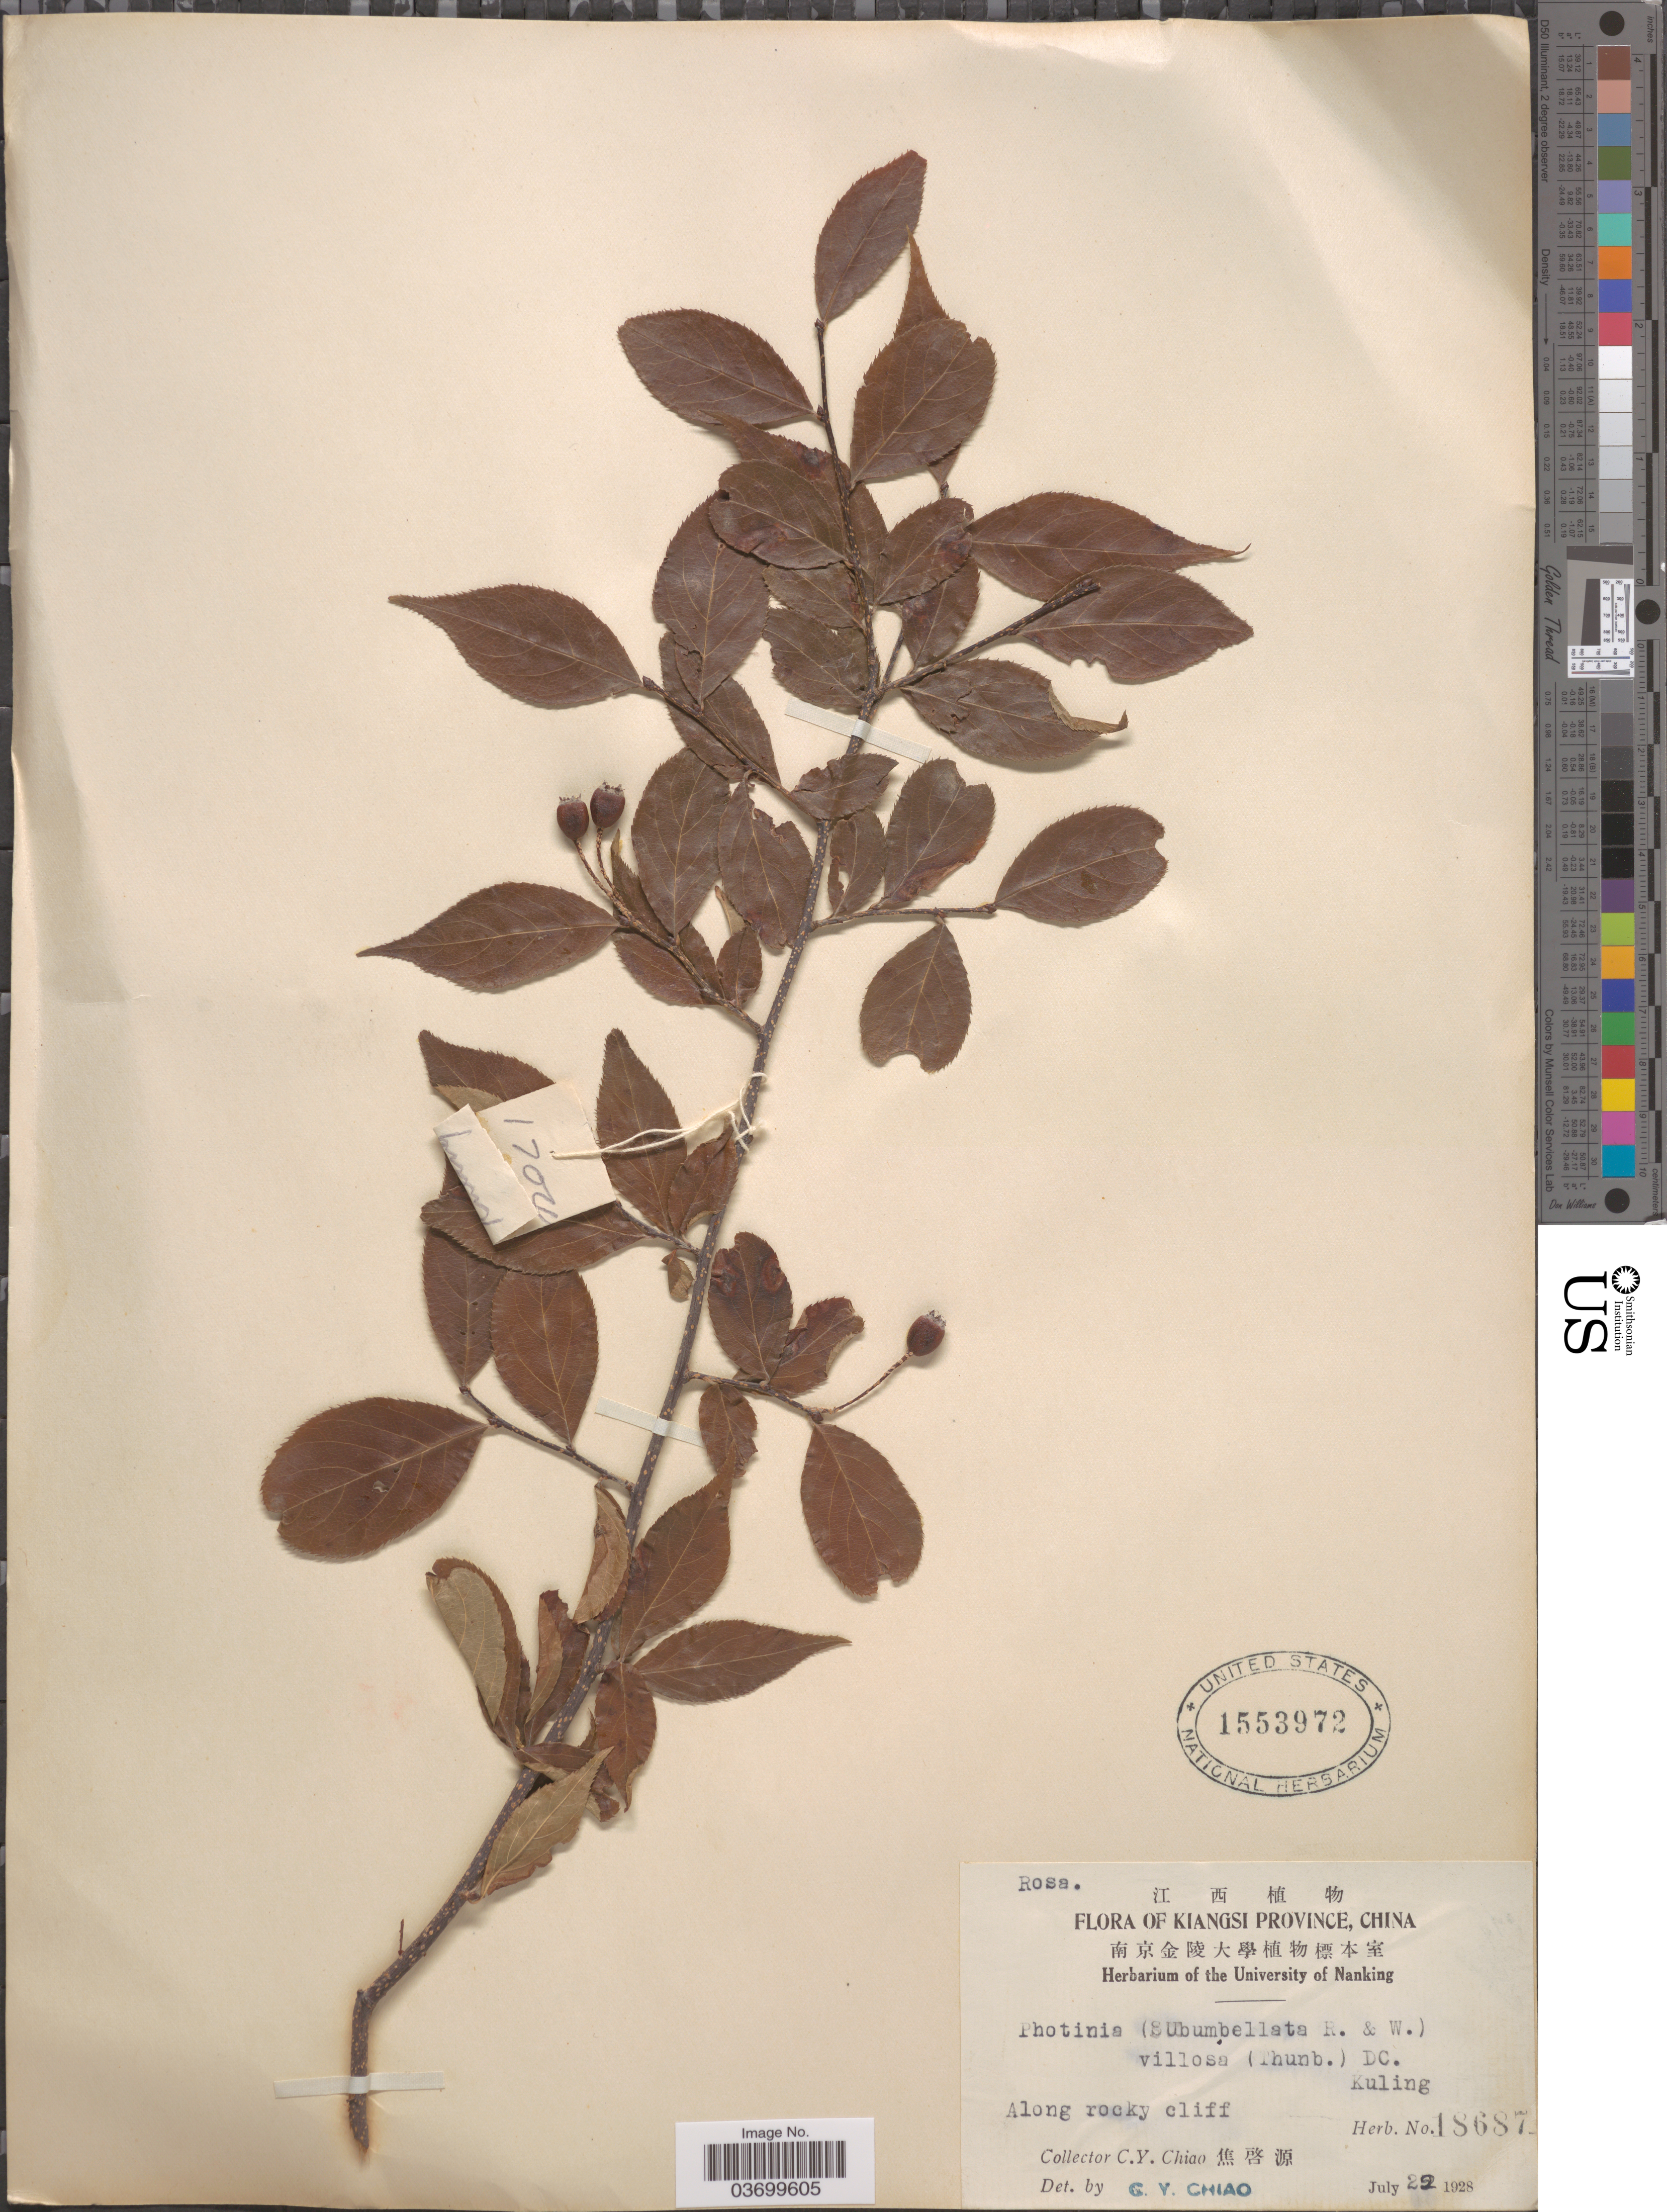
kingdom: Plantae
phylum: Tracheophyta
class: Magnoliopsida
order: Rosales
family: Rosaceae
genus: Photinia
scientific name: Photinia villosa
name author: (DC.) Thunb.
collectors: C. Y. Chiao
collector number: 18687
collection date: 1928-07-22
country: China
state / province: Jiangxi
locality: Kiangsi Province. Kuling. Along rocky cliff.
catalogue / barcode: US 1553972